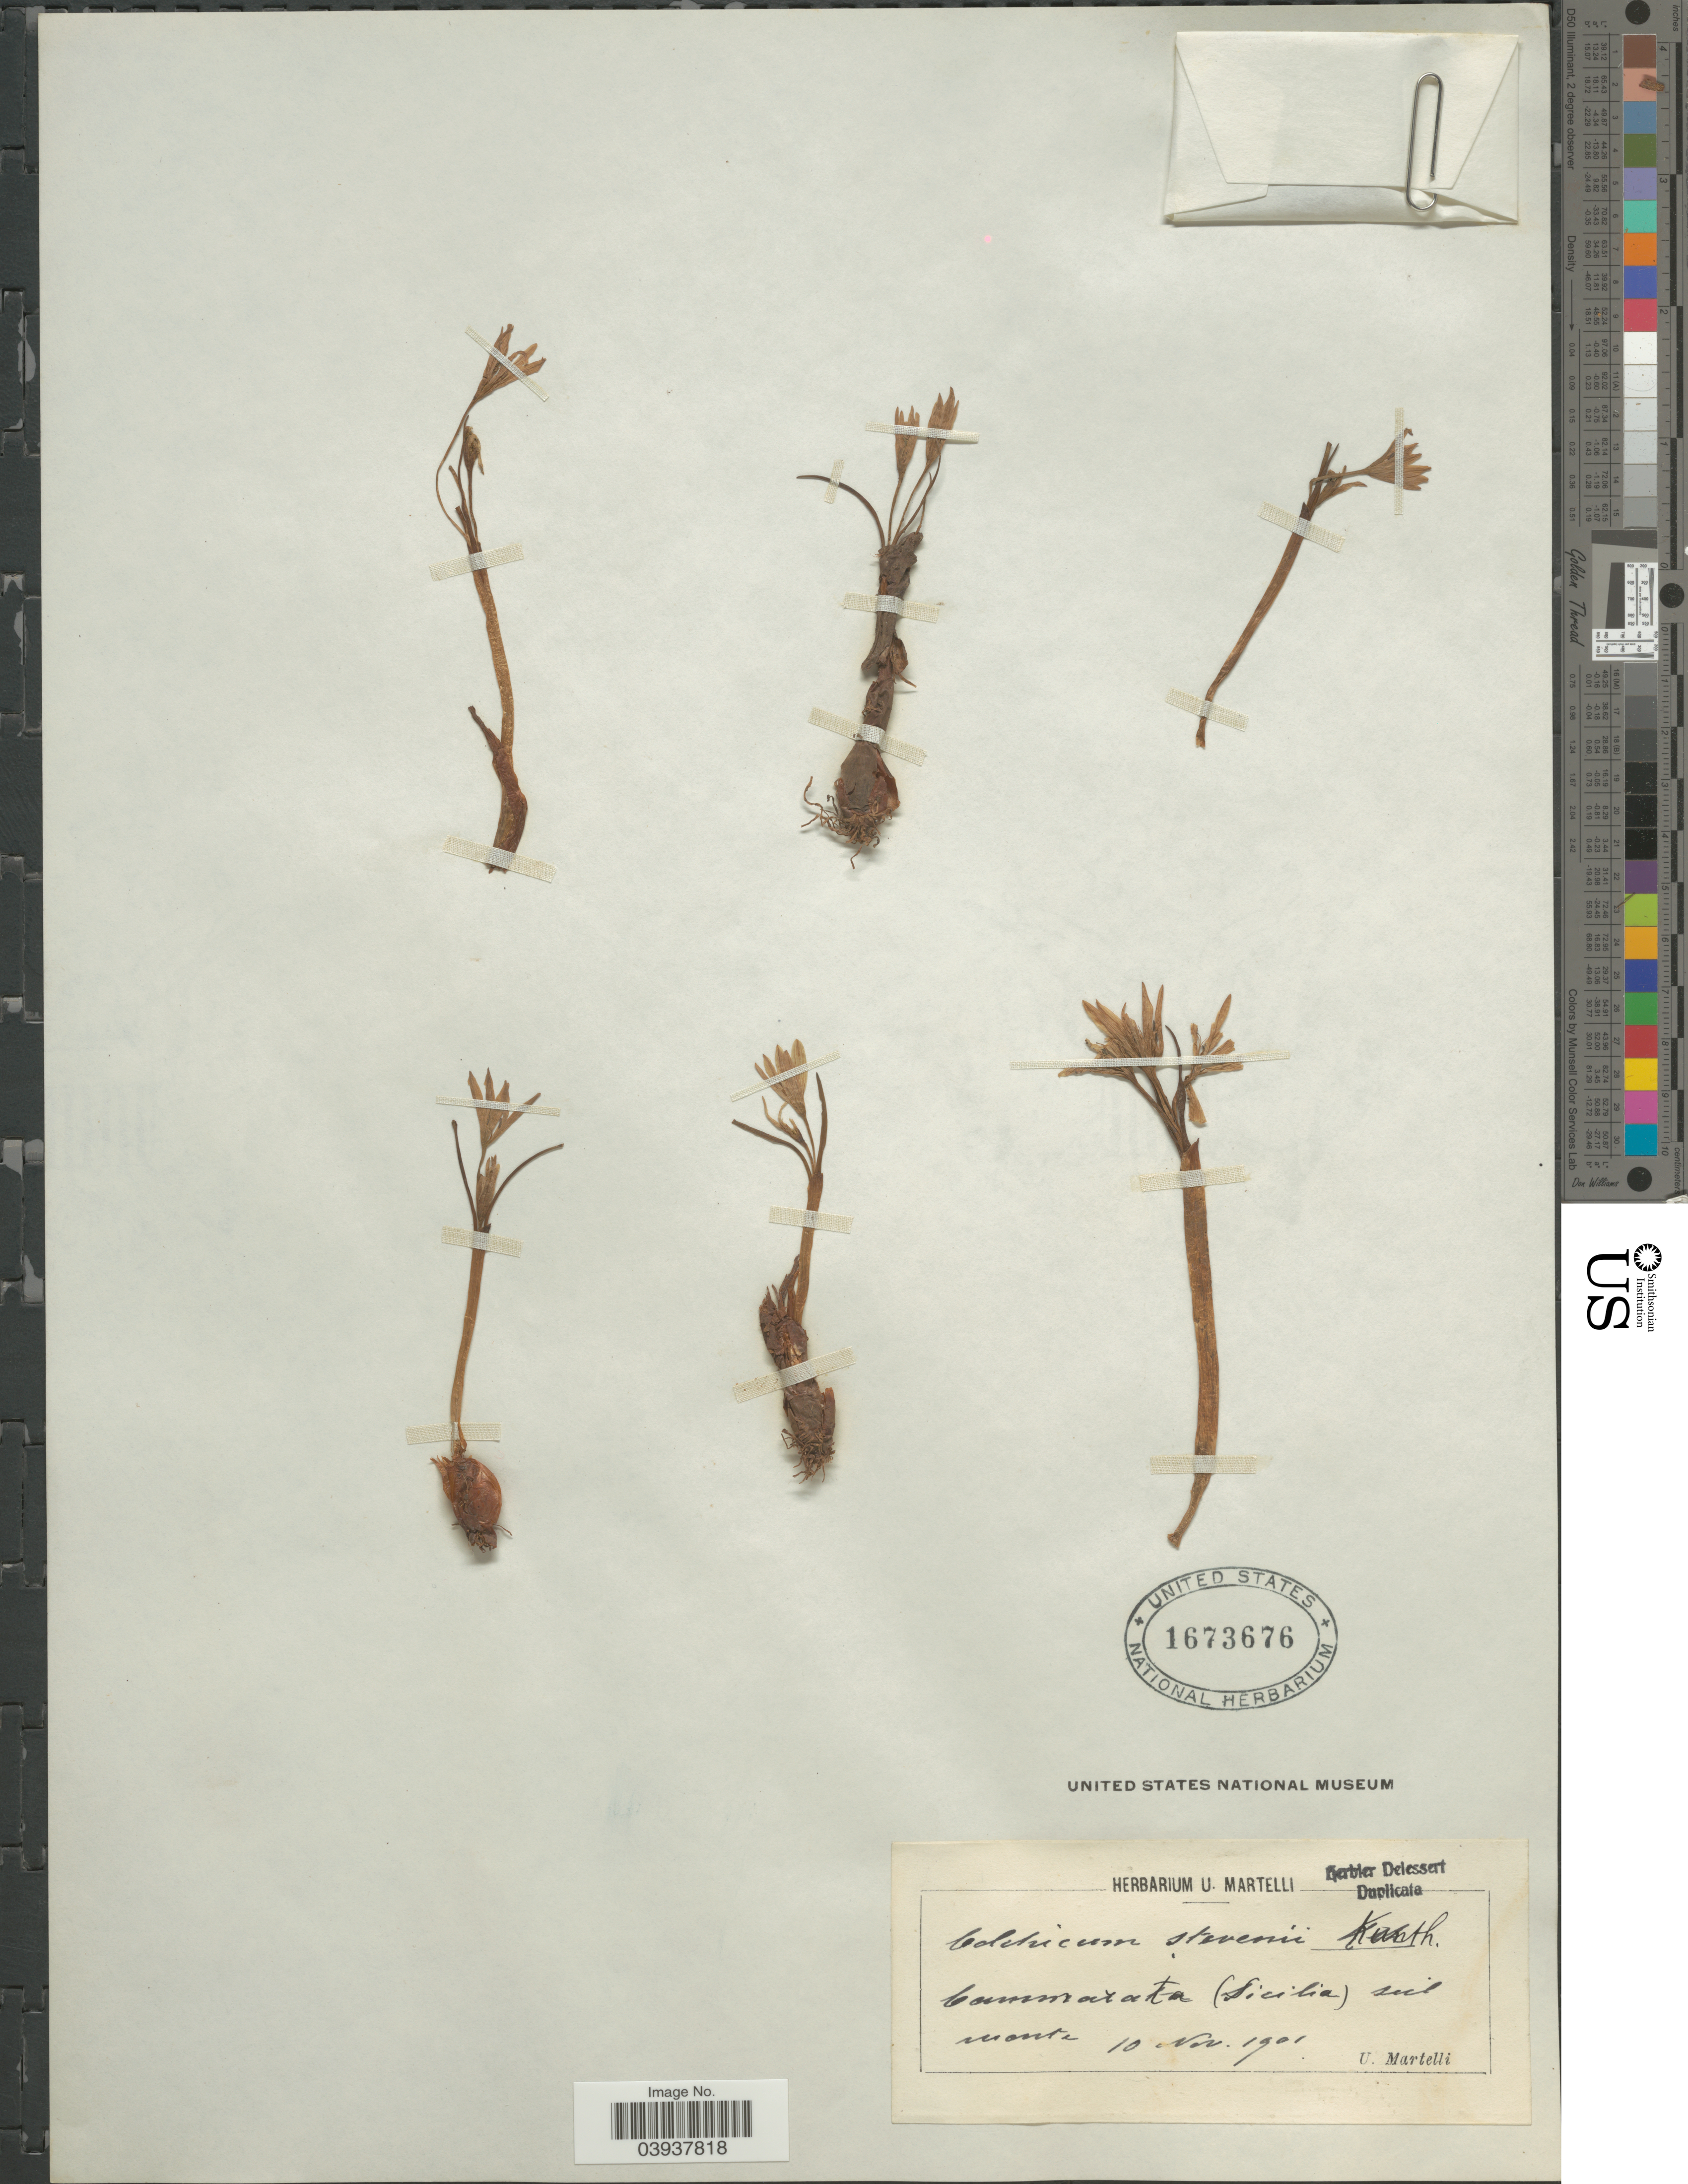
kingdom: Plantae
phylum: Tracheophyta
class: Liliopsida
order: Liliales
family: Colchicaceae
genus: Colchicum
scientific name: Colchicum steveni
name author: Kunth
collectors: U. Martelli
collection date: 1901-11-10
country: Italy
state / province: Siciliana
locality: Cammarata (Sicilia) sul monte.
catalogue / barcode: US 1673676